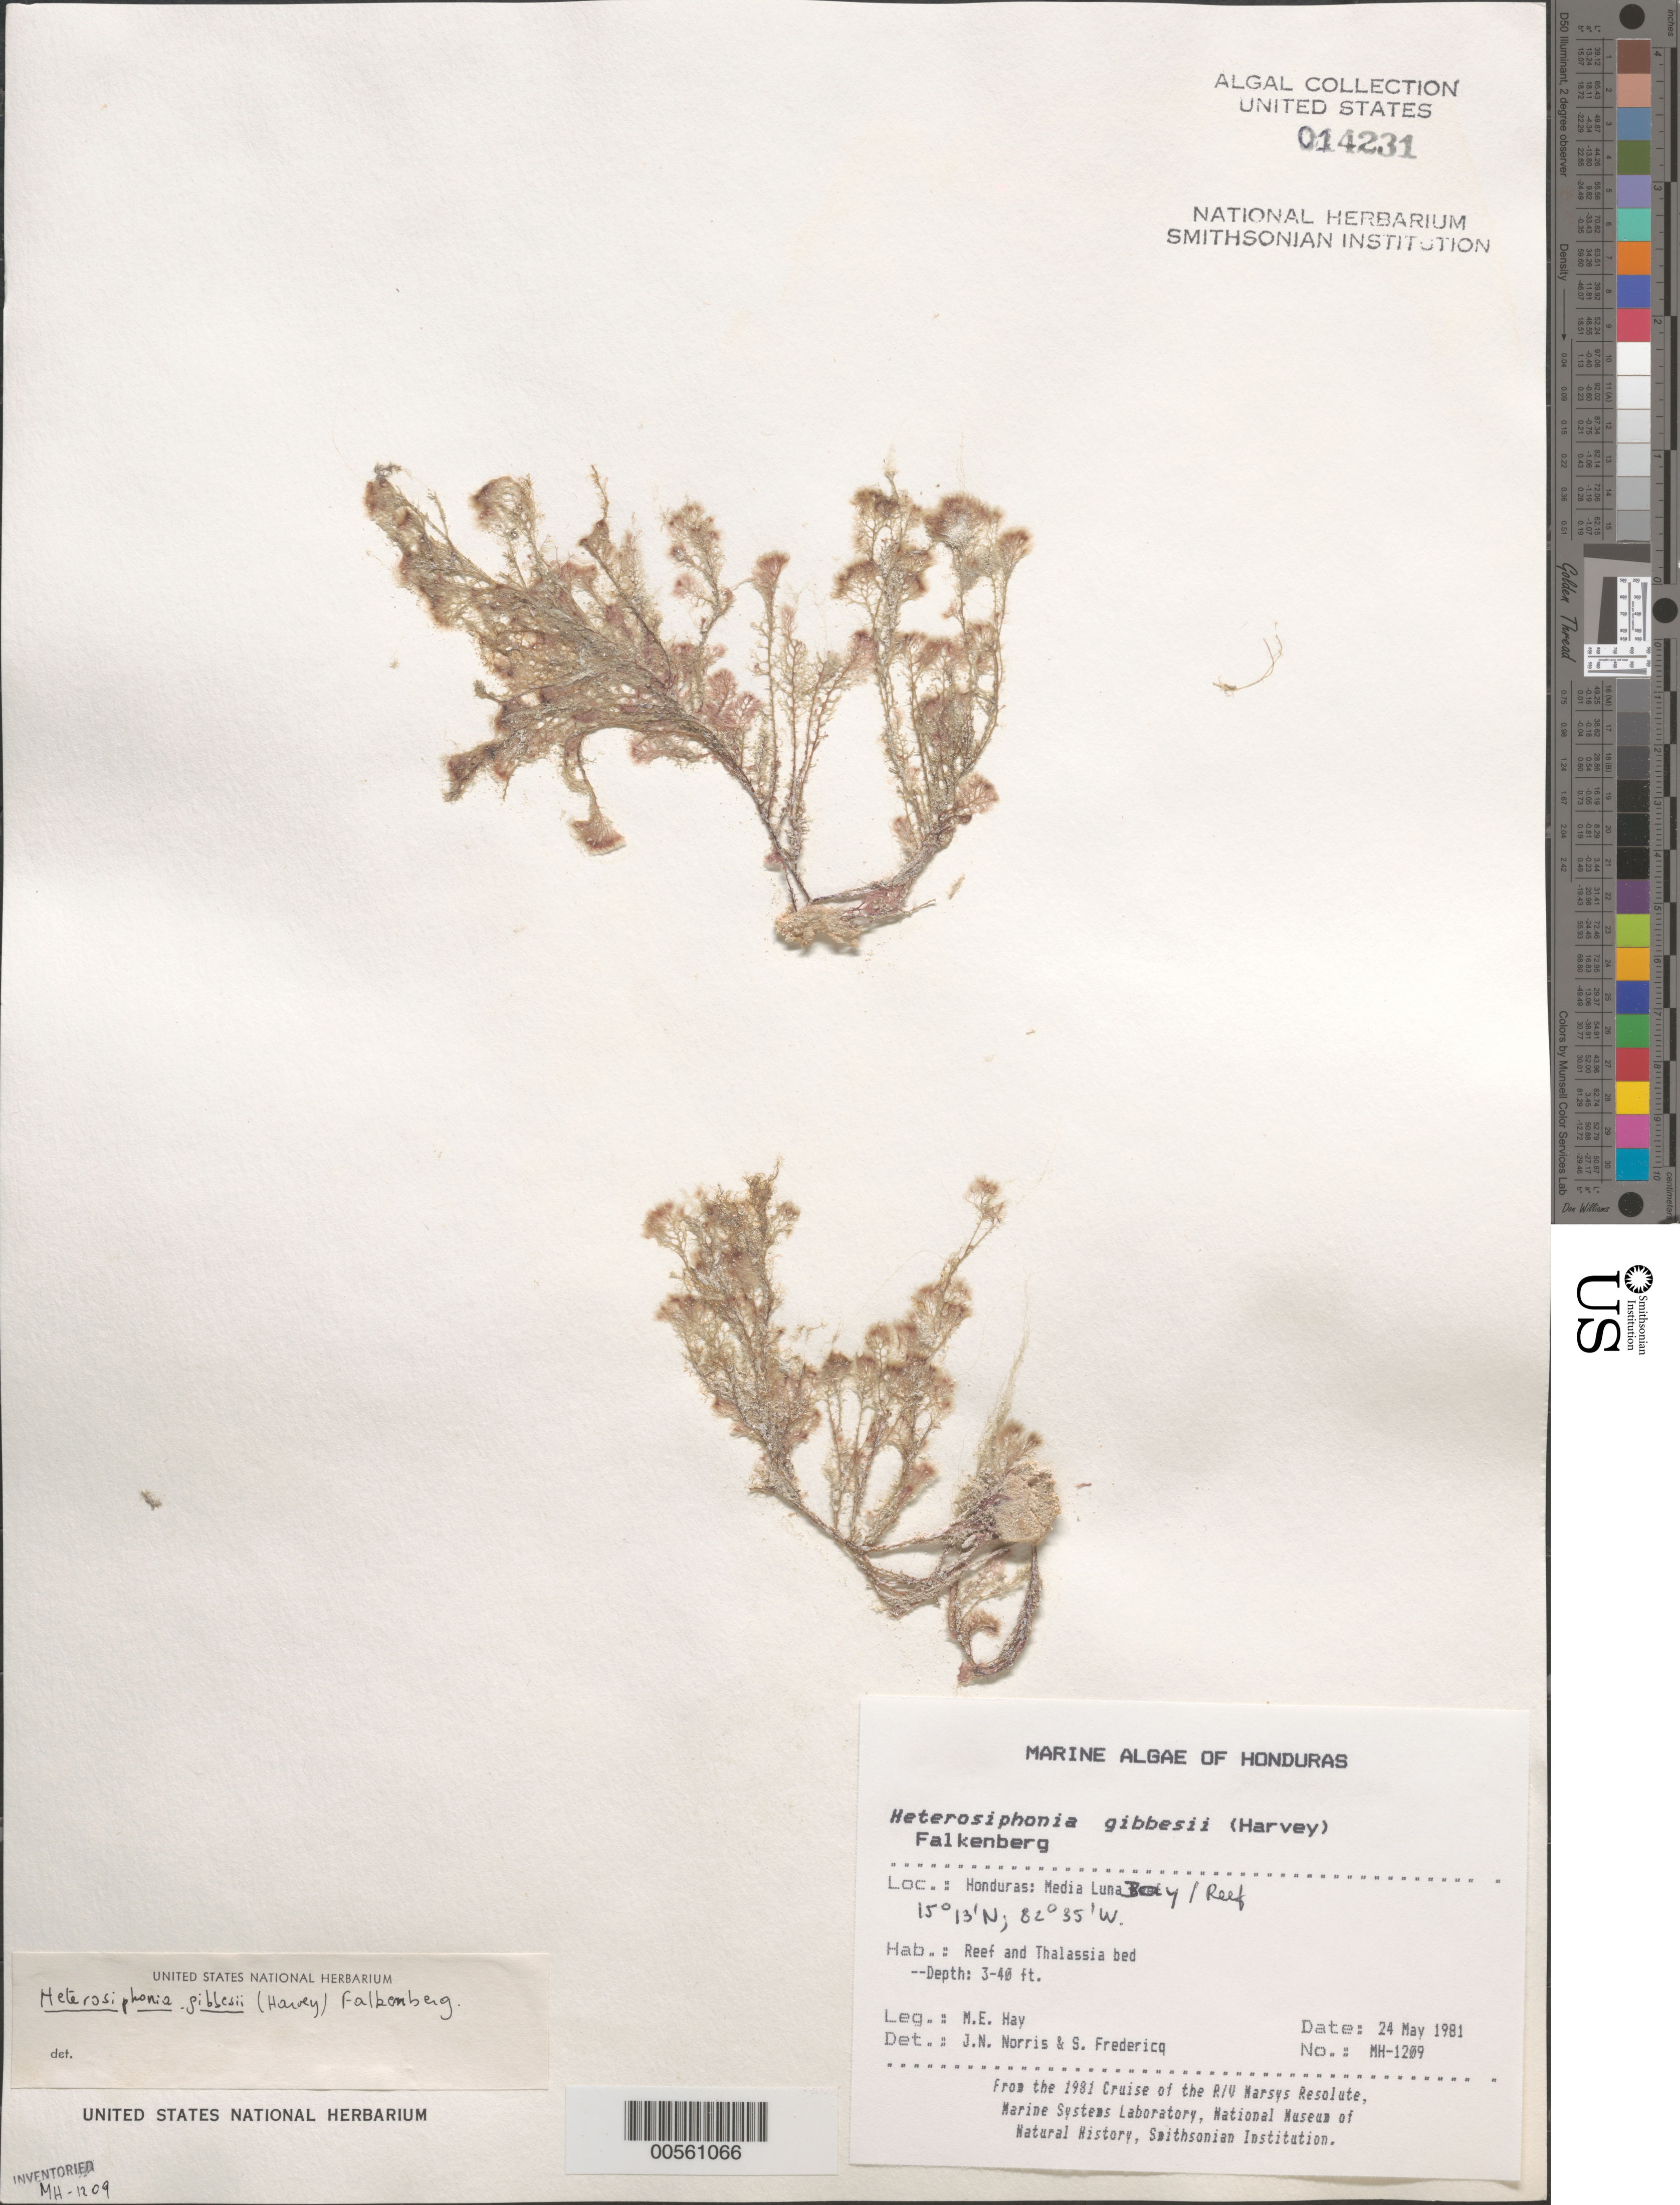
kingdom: Plantae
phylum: Rhodophyta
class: Florideophyceae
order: Ceramiales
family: Dasyaceae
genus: Heterosiphonia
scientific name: Heterosiphonia gibbesii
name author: (Harv.)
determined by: Norris, J. N.; Fredericq, S.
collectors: M. E. Hay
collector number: MEH-1209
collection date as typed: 24 May 1981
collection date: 1981-05-24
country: Honduras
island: Media Luna Cay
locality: Media Luna Reef, Media Luna Bay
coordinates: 15 13' N, 82 35' W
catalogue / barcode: US 14231